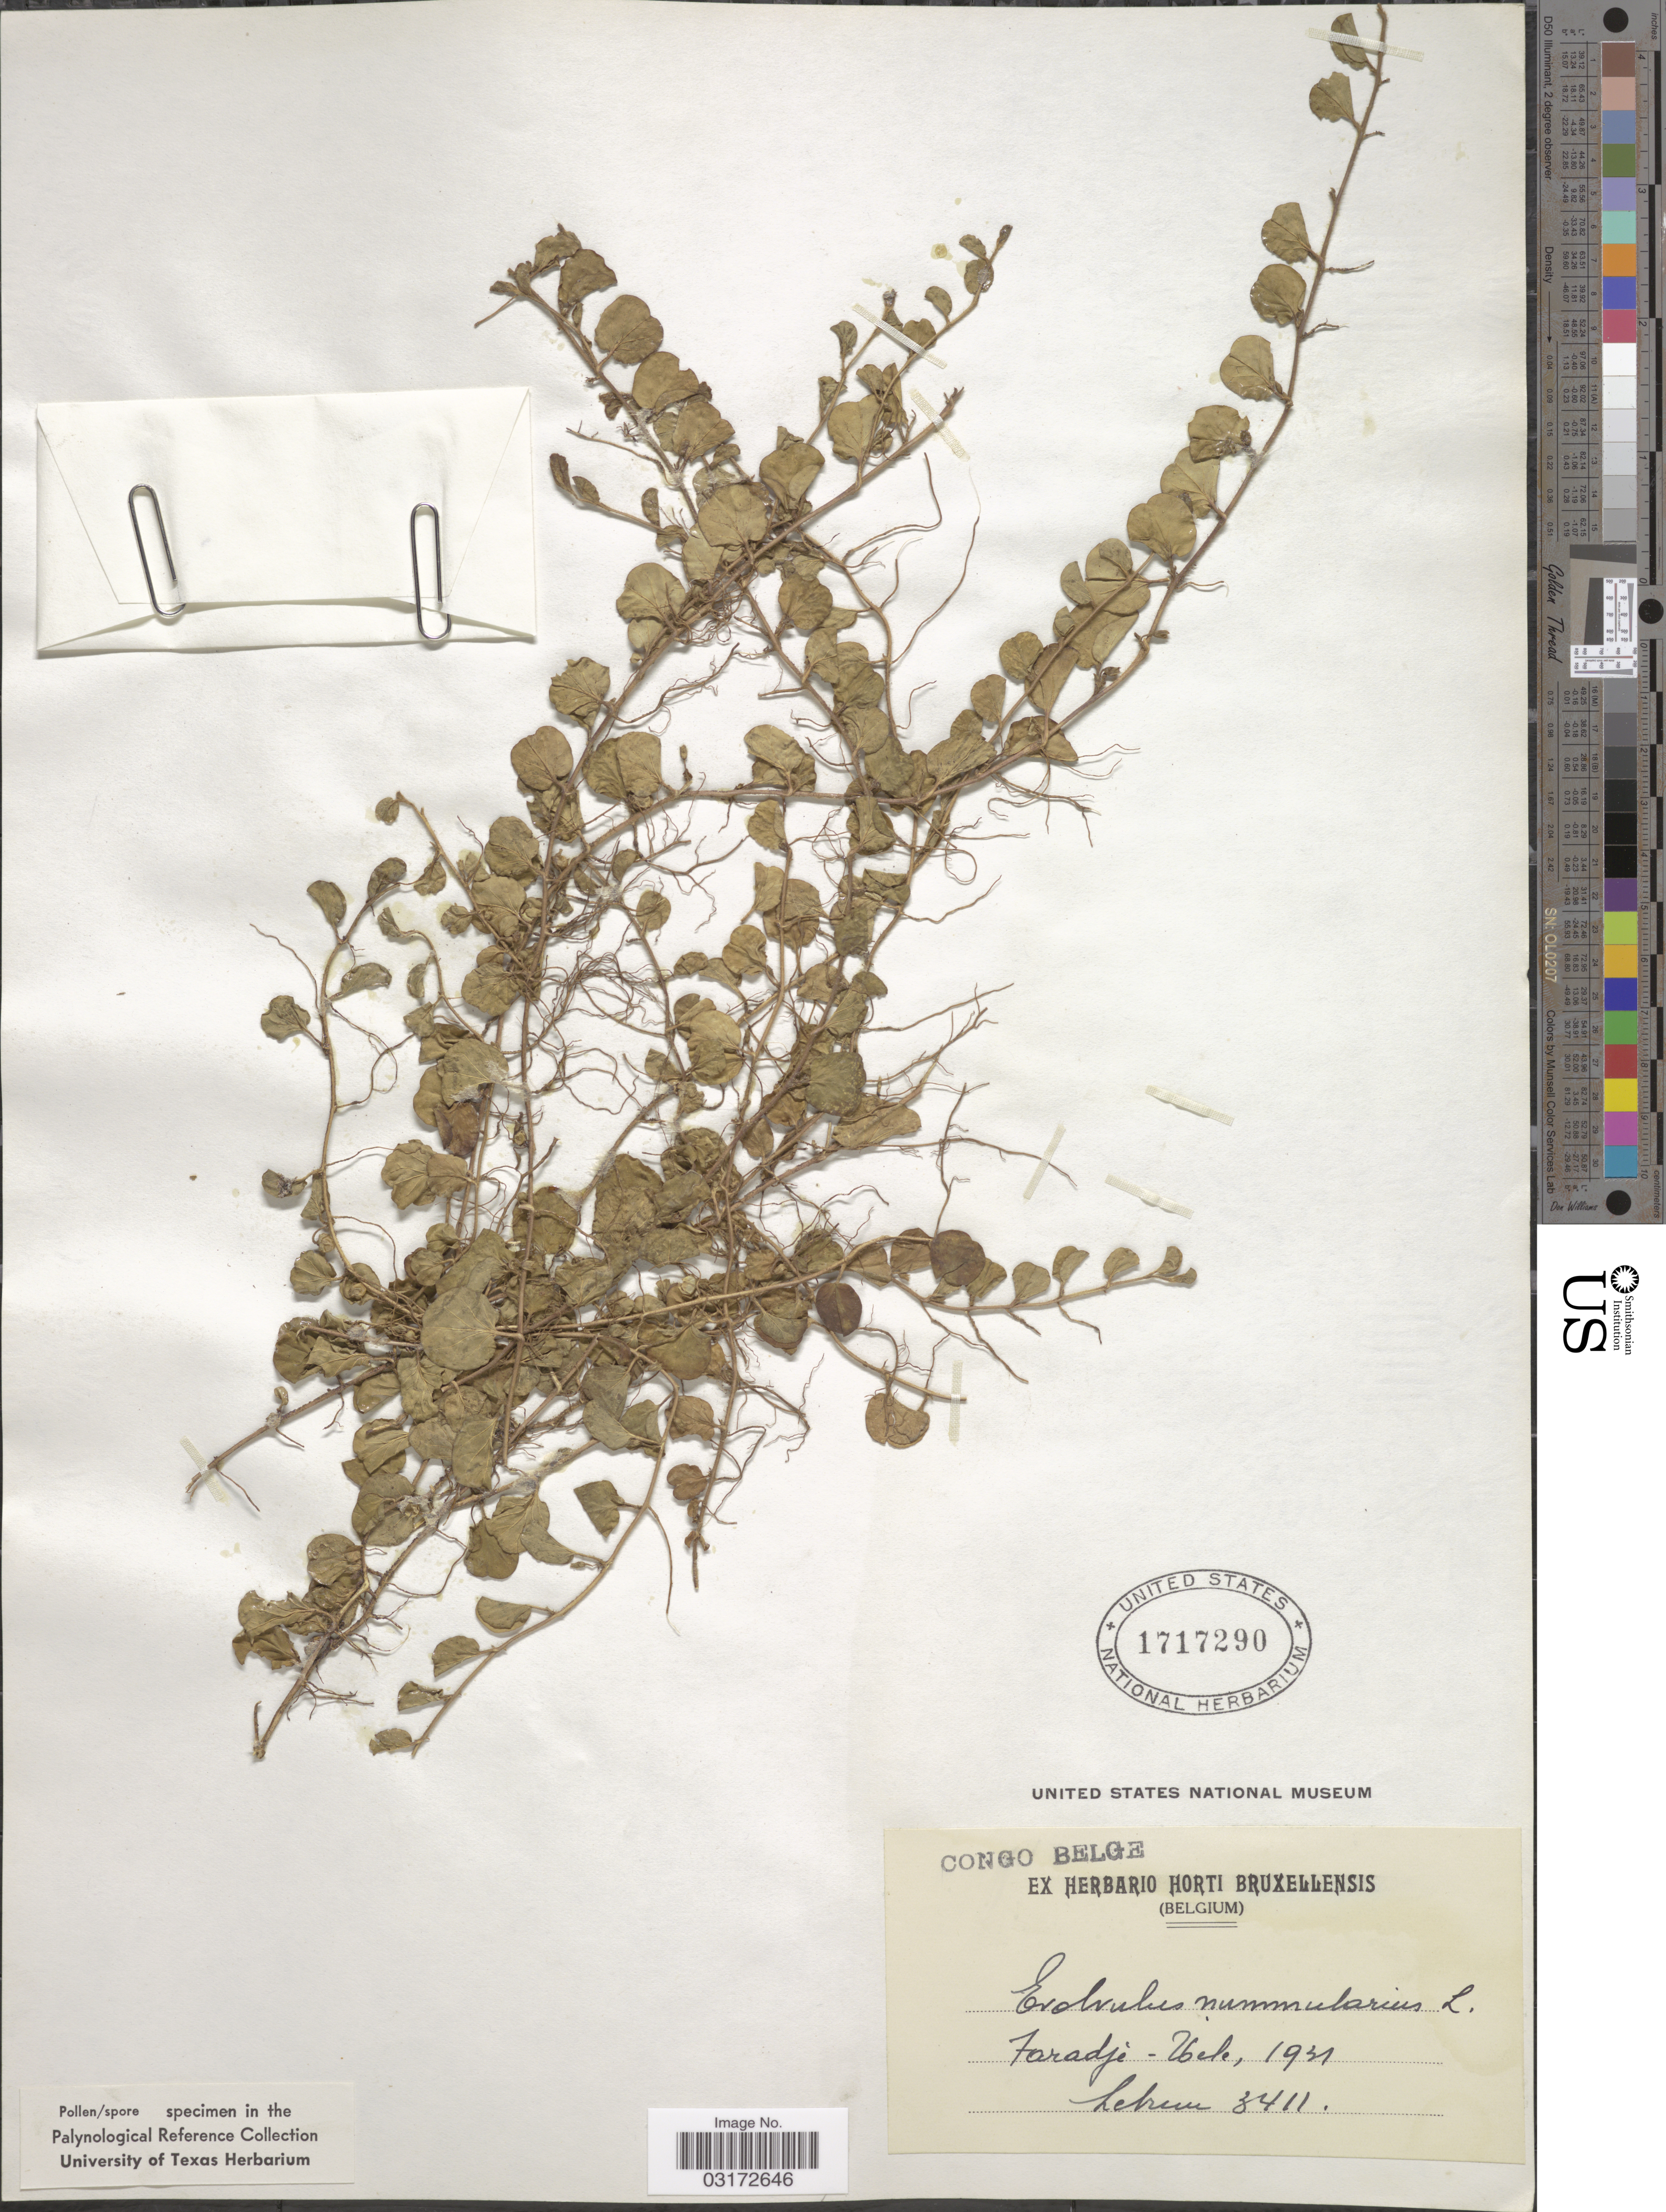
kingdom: Plantae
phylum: Tracheophyta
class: Magnoliopsida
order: Solanales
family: Convolvulaceae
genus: Evolvulus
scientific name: Evolvulus nummularius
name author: (L.) L.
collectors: J.A. Lebrun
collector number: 3411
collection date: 1931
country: Congo, Democratic Republic of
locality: Faradji - Uele.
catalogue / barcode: US 1717290